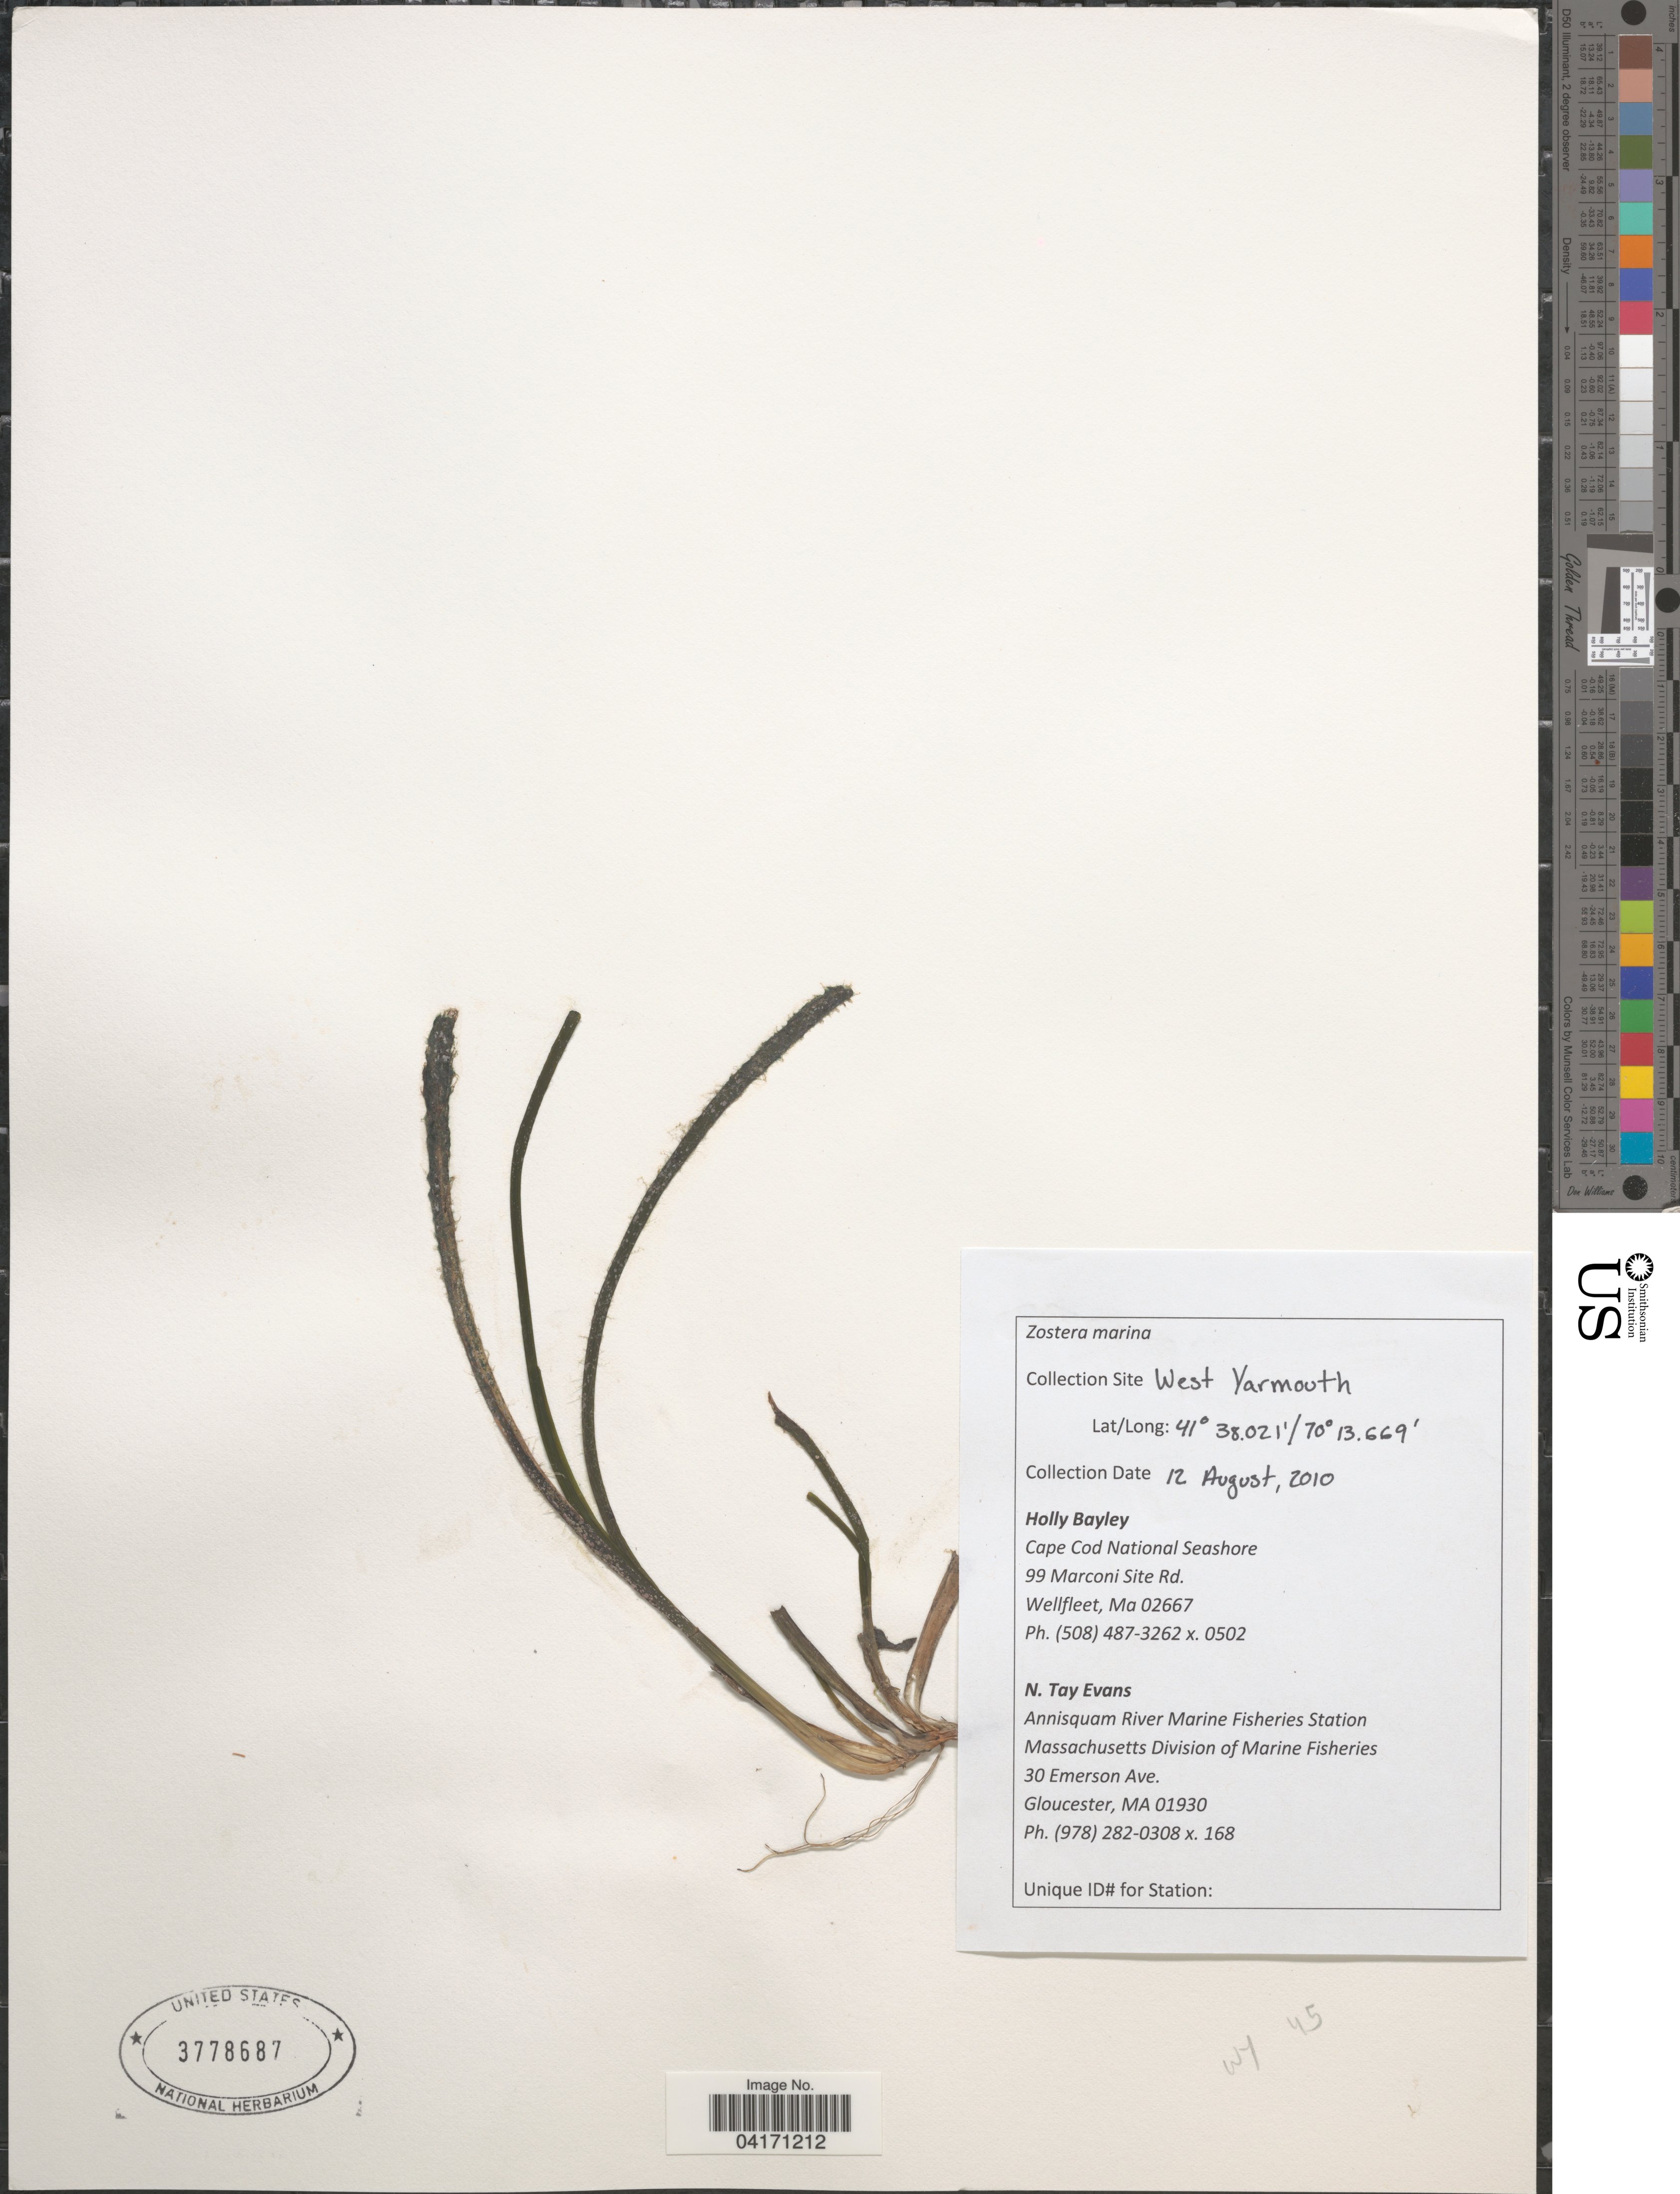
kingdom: Plantae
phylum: Tracheophyta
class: Liliopsida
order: Alismatales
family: Zosteraceae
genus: Zostera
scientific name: Zostera marina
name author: L.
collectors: H. Bayley & N. Evans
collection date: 2010-08-12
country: United States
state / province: Massachusetts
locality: West Yarmouth.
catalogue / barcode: US 3778687